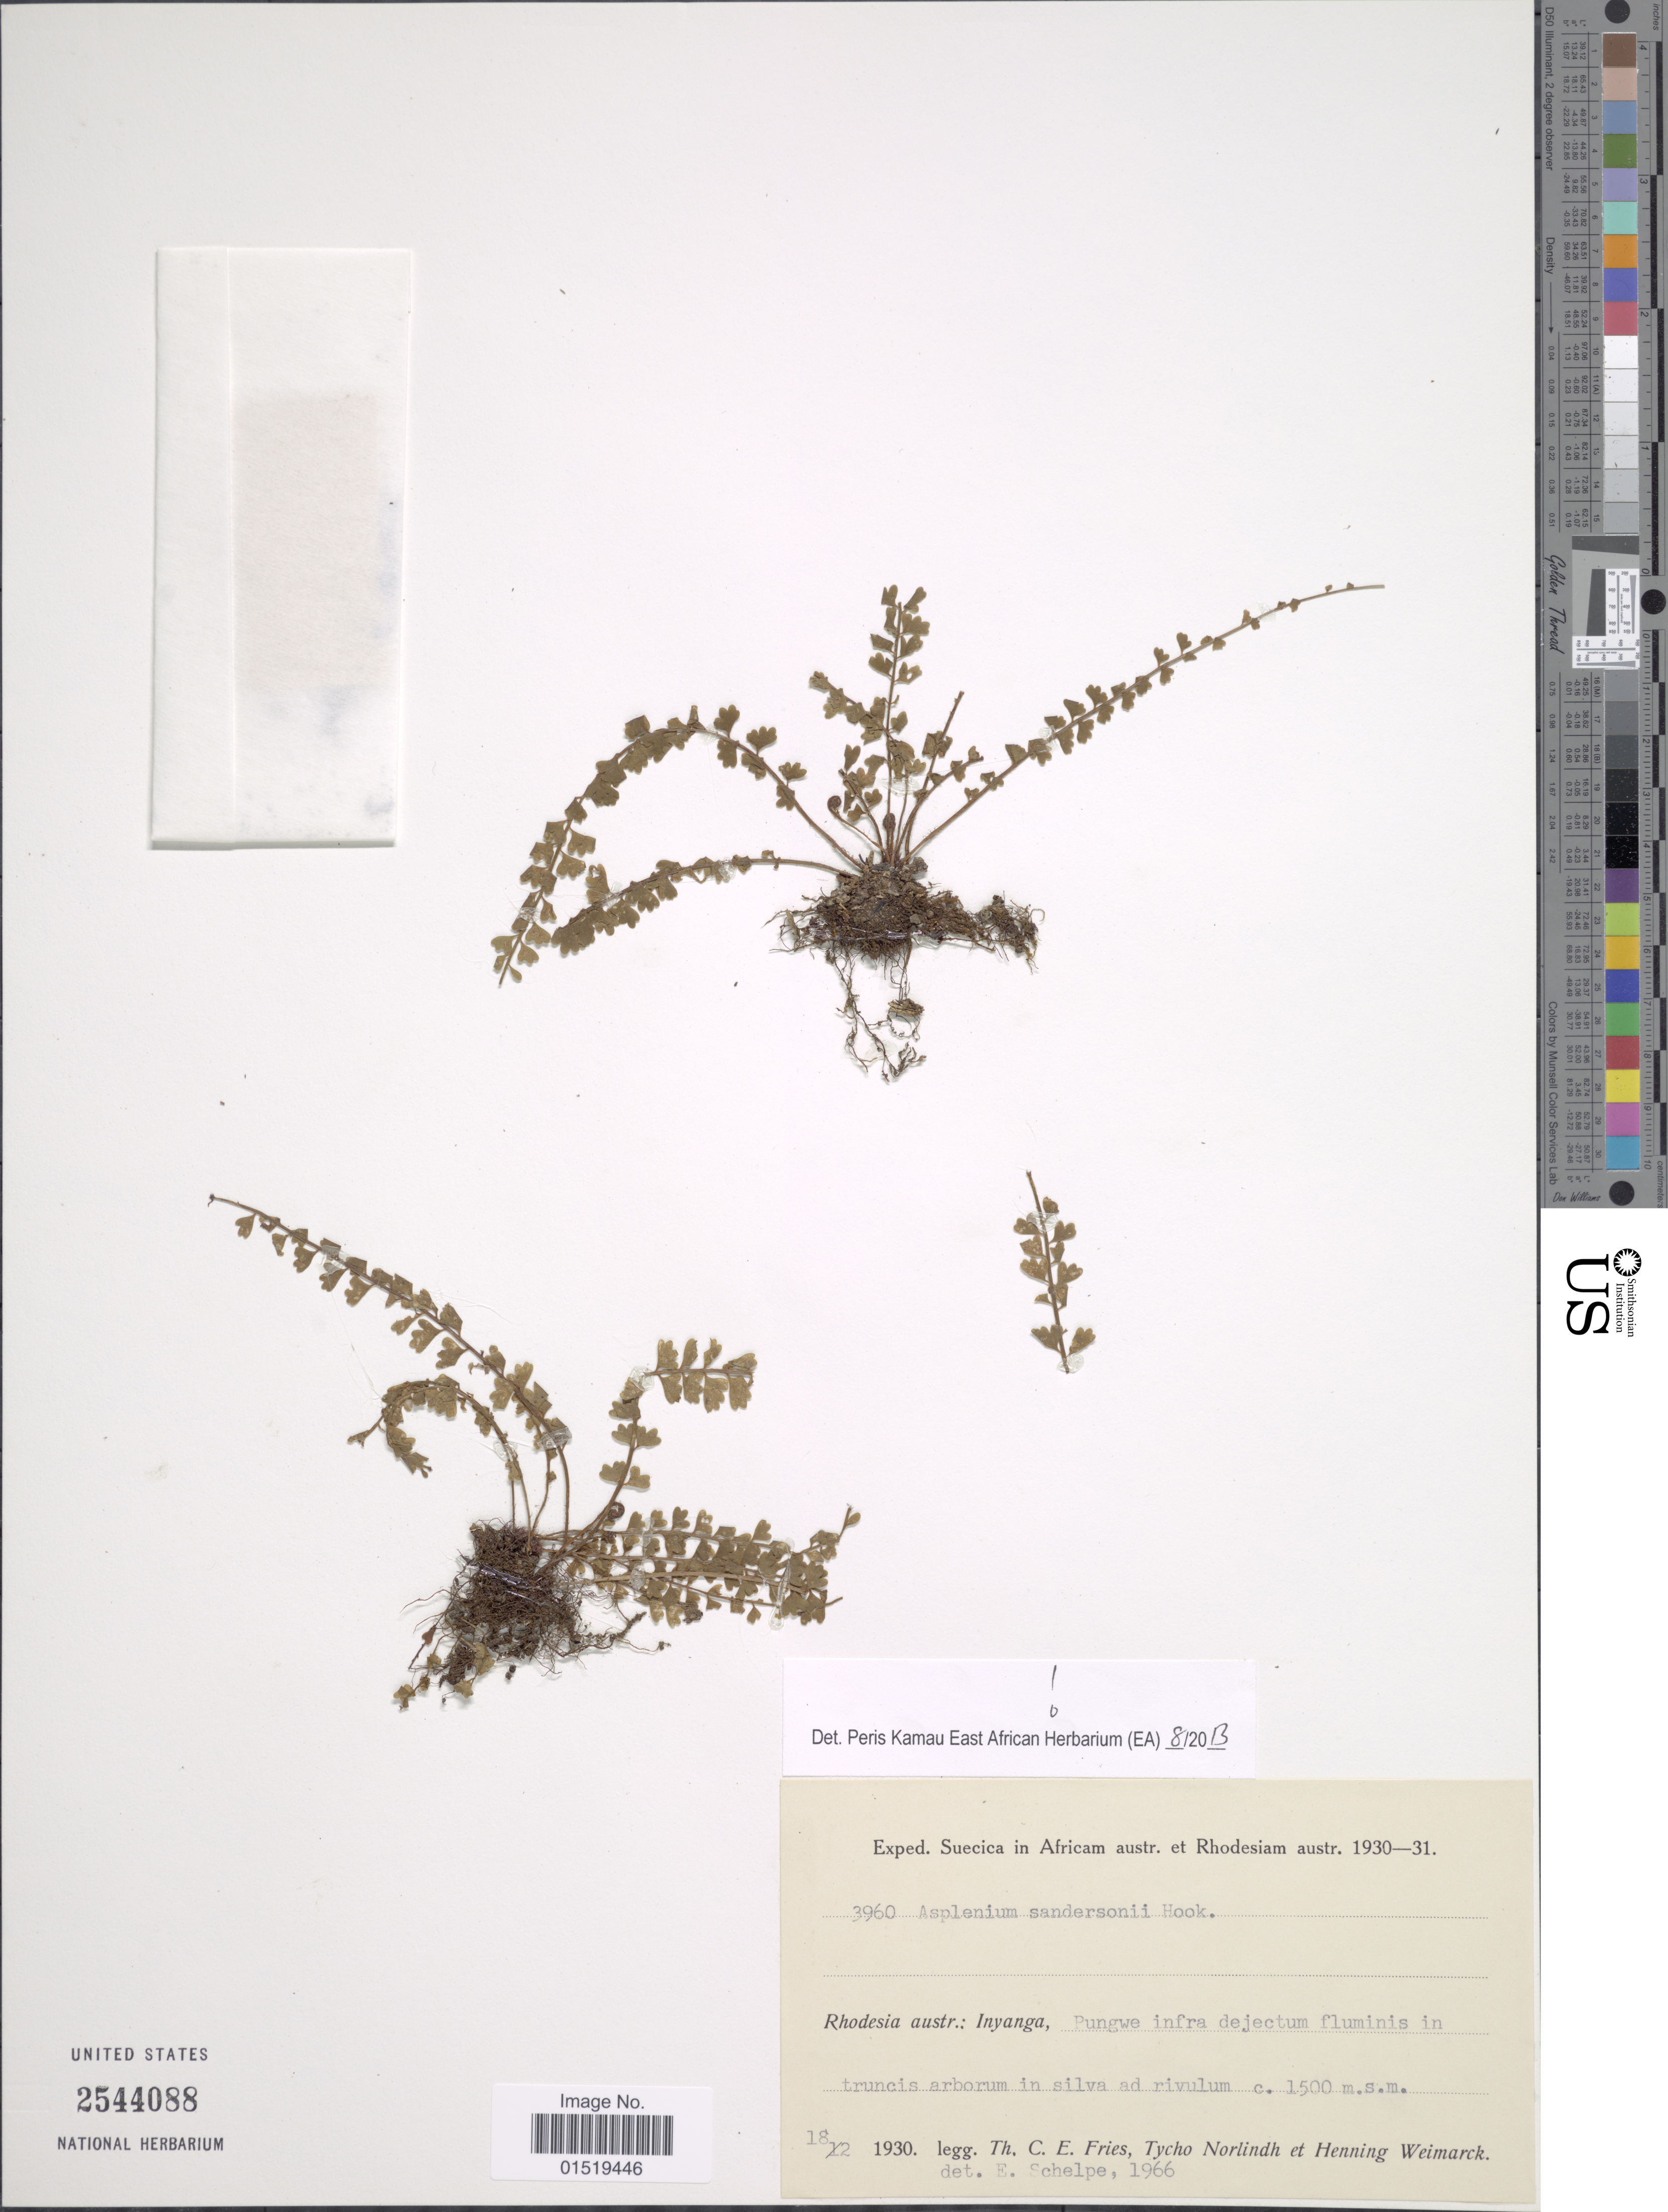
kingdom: Plantae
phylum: Tracheophyta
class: Polypodiopsida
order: Polypodiales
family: Aspleniaceae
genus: Asplenium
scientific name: Asplenium sandersonii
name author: Hook.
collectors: T. C. E. Fries, N. T. Norlindh & H. Weimarck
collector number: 3960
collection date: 1930-12-18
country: Zimbabwe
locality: Rhodesia austr.: Inyanga, Pungwe infra dejectum fluminis in truncis arborum in silva ad rivulum.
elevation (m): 1500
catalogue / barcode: US 2544088